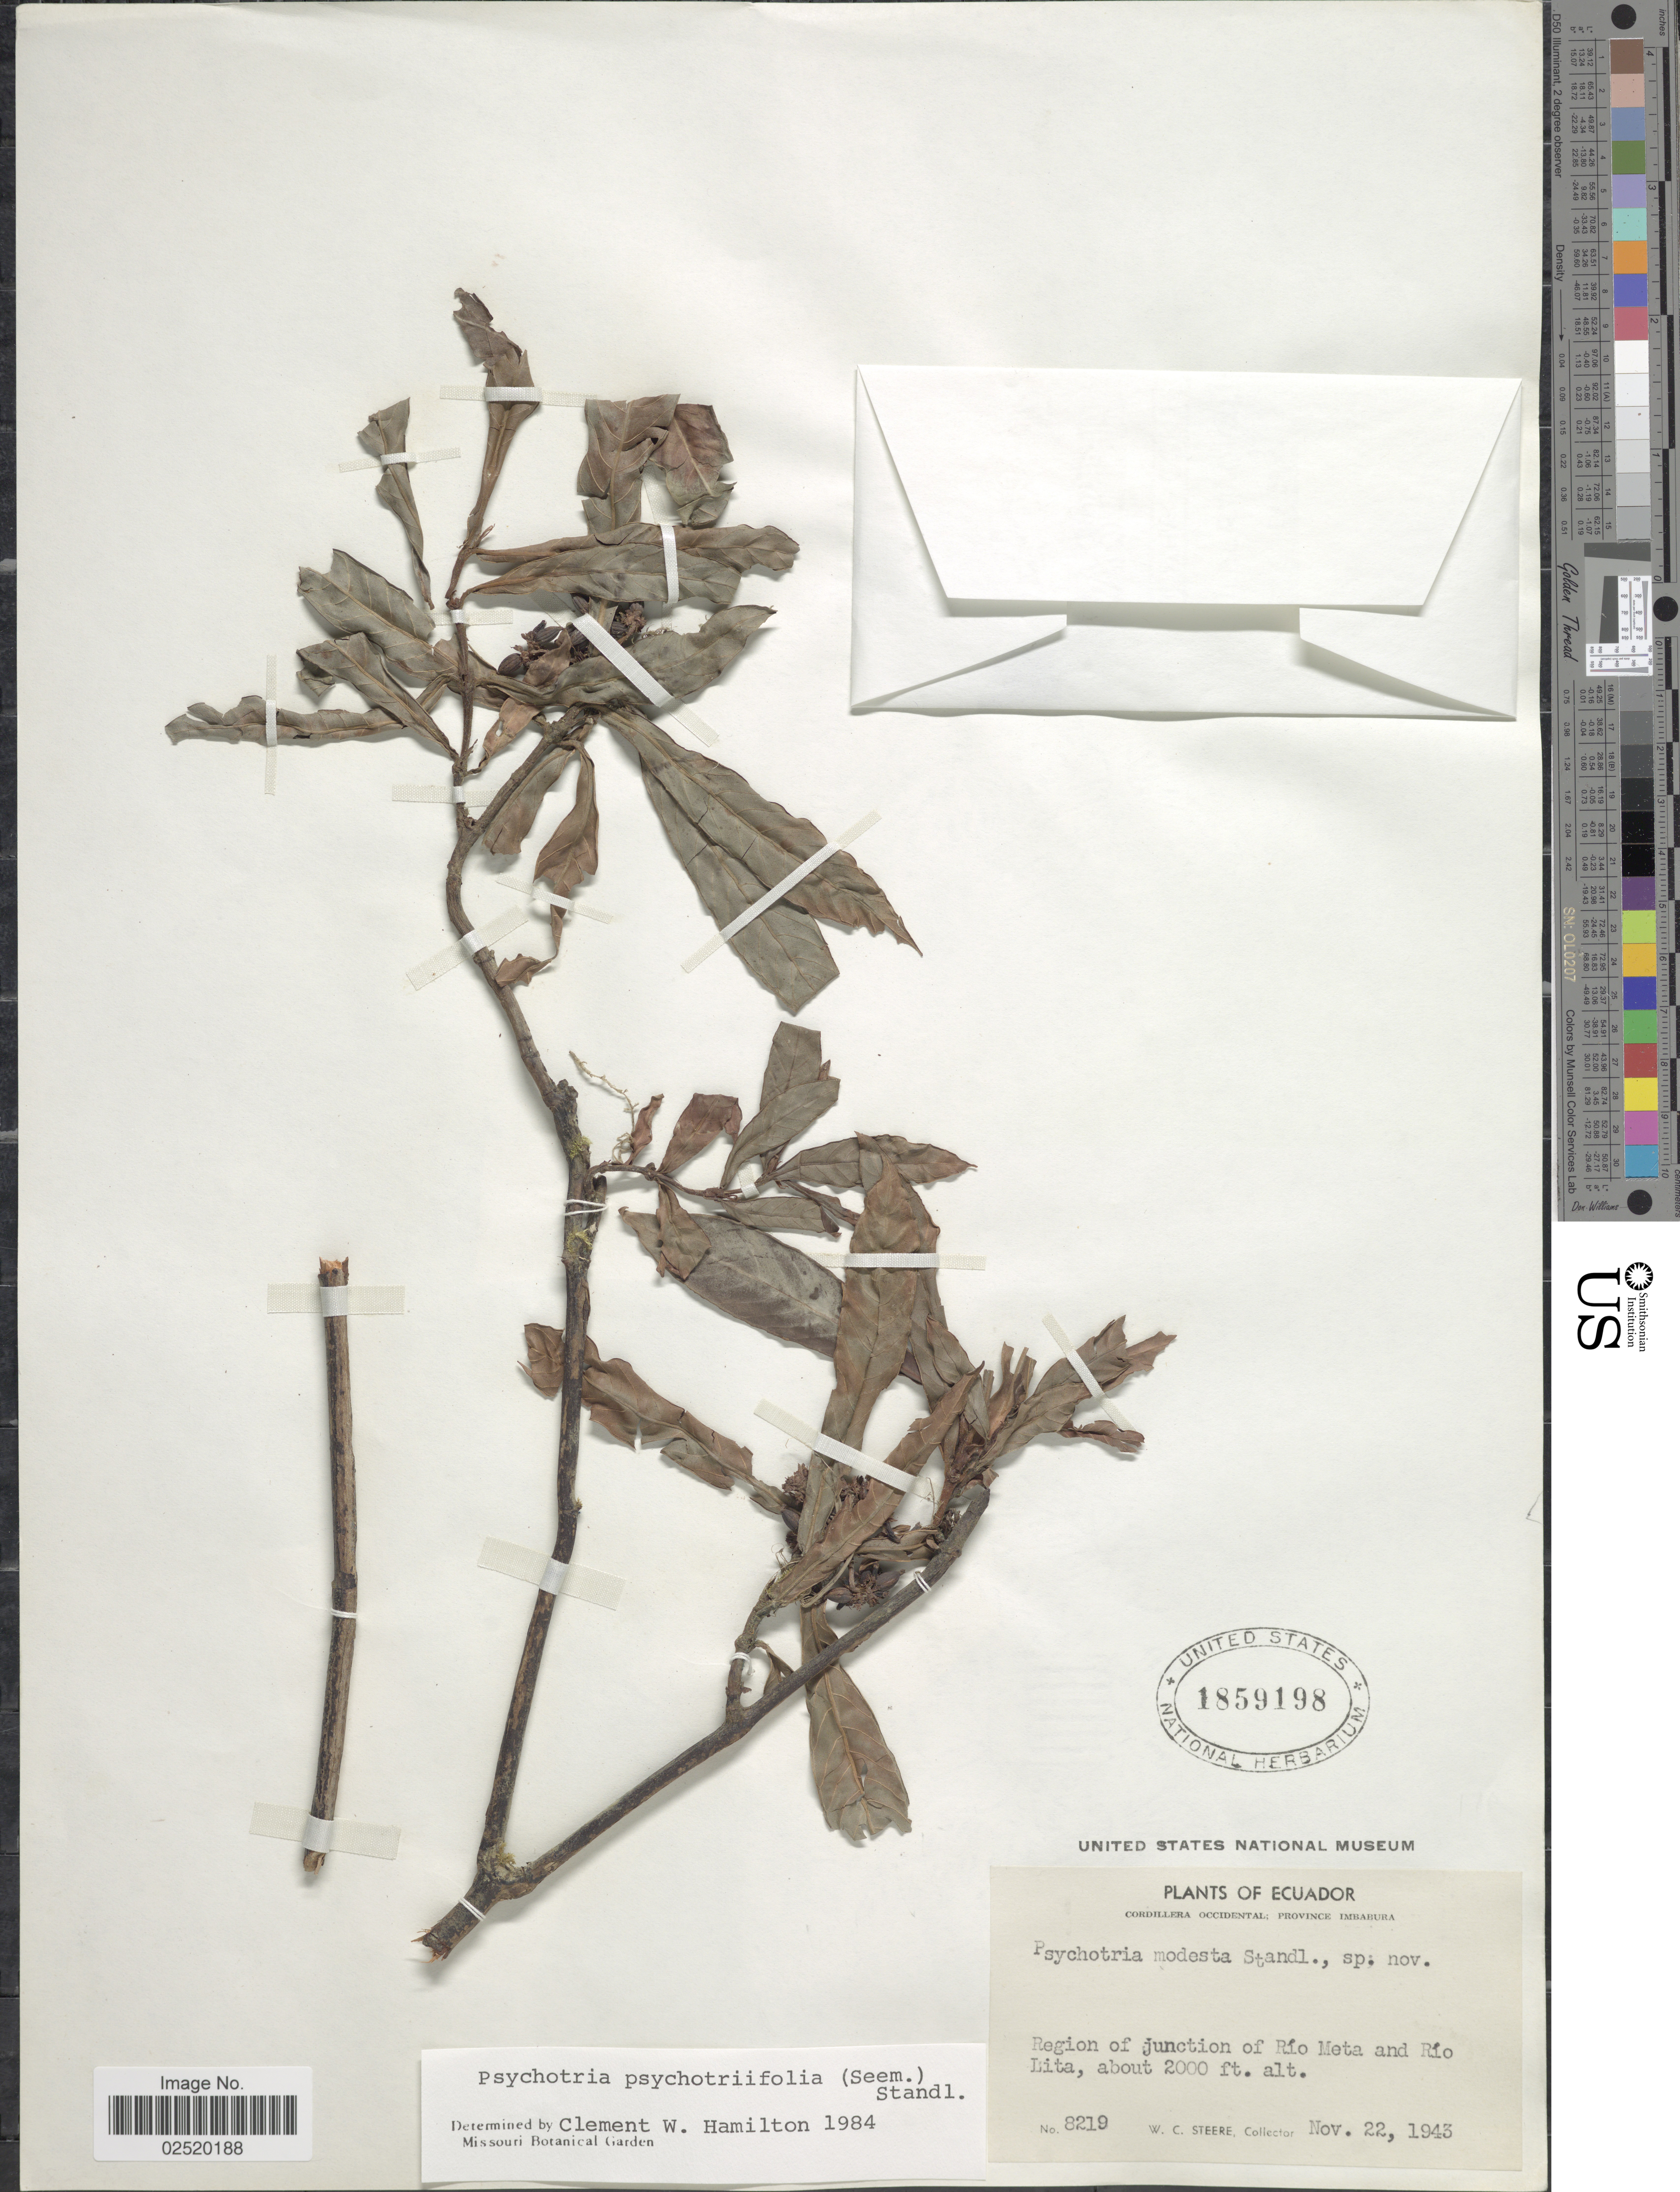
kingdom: Plantae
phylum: Tracheophyta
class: Magnoliopsida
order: Gentianales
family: Rubiaceae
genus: Psychotria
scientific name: Psychotria psychotriaefolia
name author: (Seem.) Standl.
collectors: W. C. Steere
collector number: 8219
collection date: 1943-11-22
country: Ecuador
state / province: Imbabura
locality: Cordillera Occidental: Province Imbabura, Region of junction of Rio Meta and Rio Lita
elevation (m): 610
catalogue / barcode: US 1859198